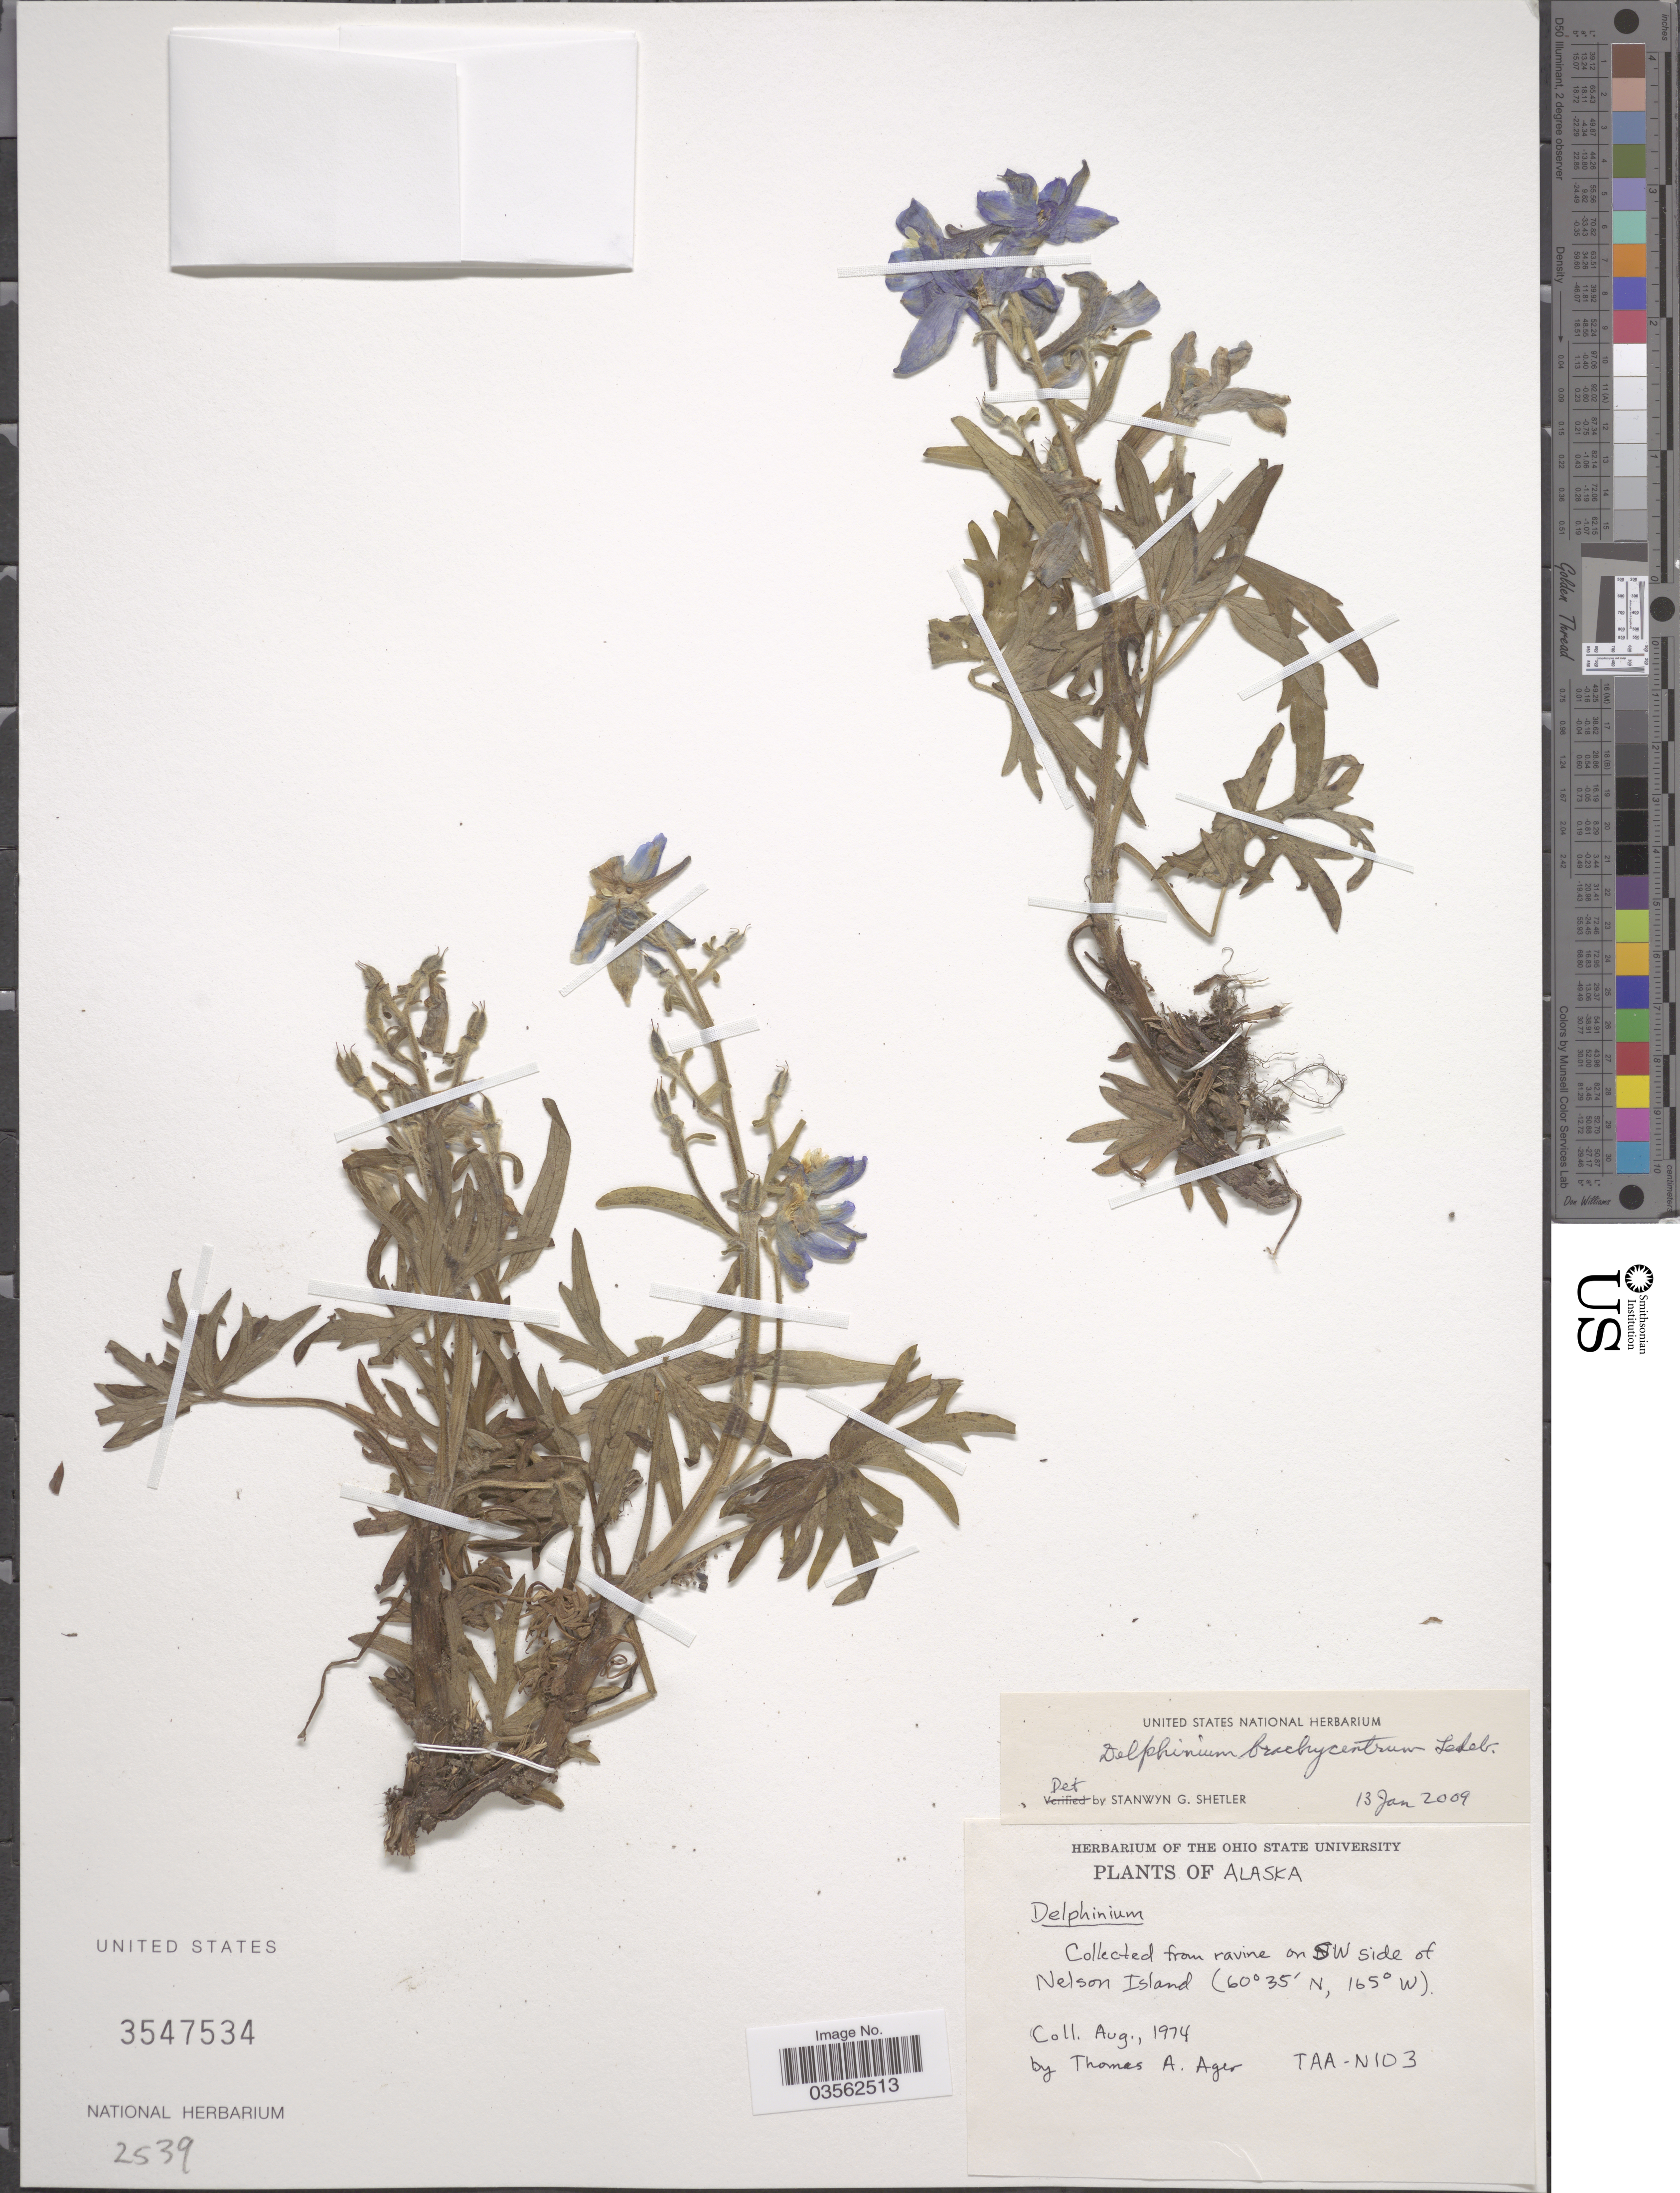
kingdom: Plantae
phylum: Tracheophyta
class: Magnoliopsida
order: Ranunculales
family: Ranunculaceae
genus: Delphinium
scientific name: Delphinium brachycentrum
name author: Ledeb.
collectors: T. A. Ager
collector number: TAA-N103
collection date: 1974-08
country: United States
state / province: Alaska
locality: SW side of Nelson Island.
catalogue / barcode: US 3547534